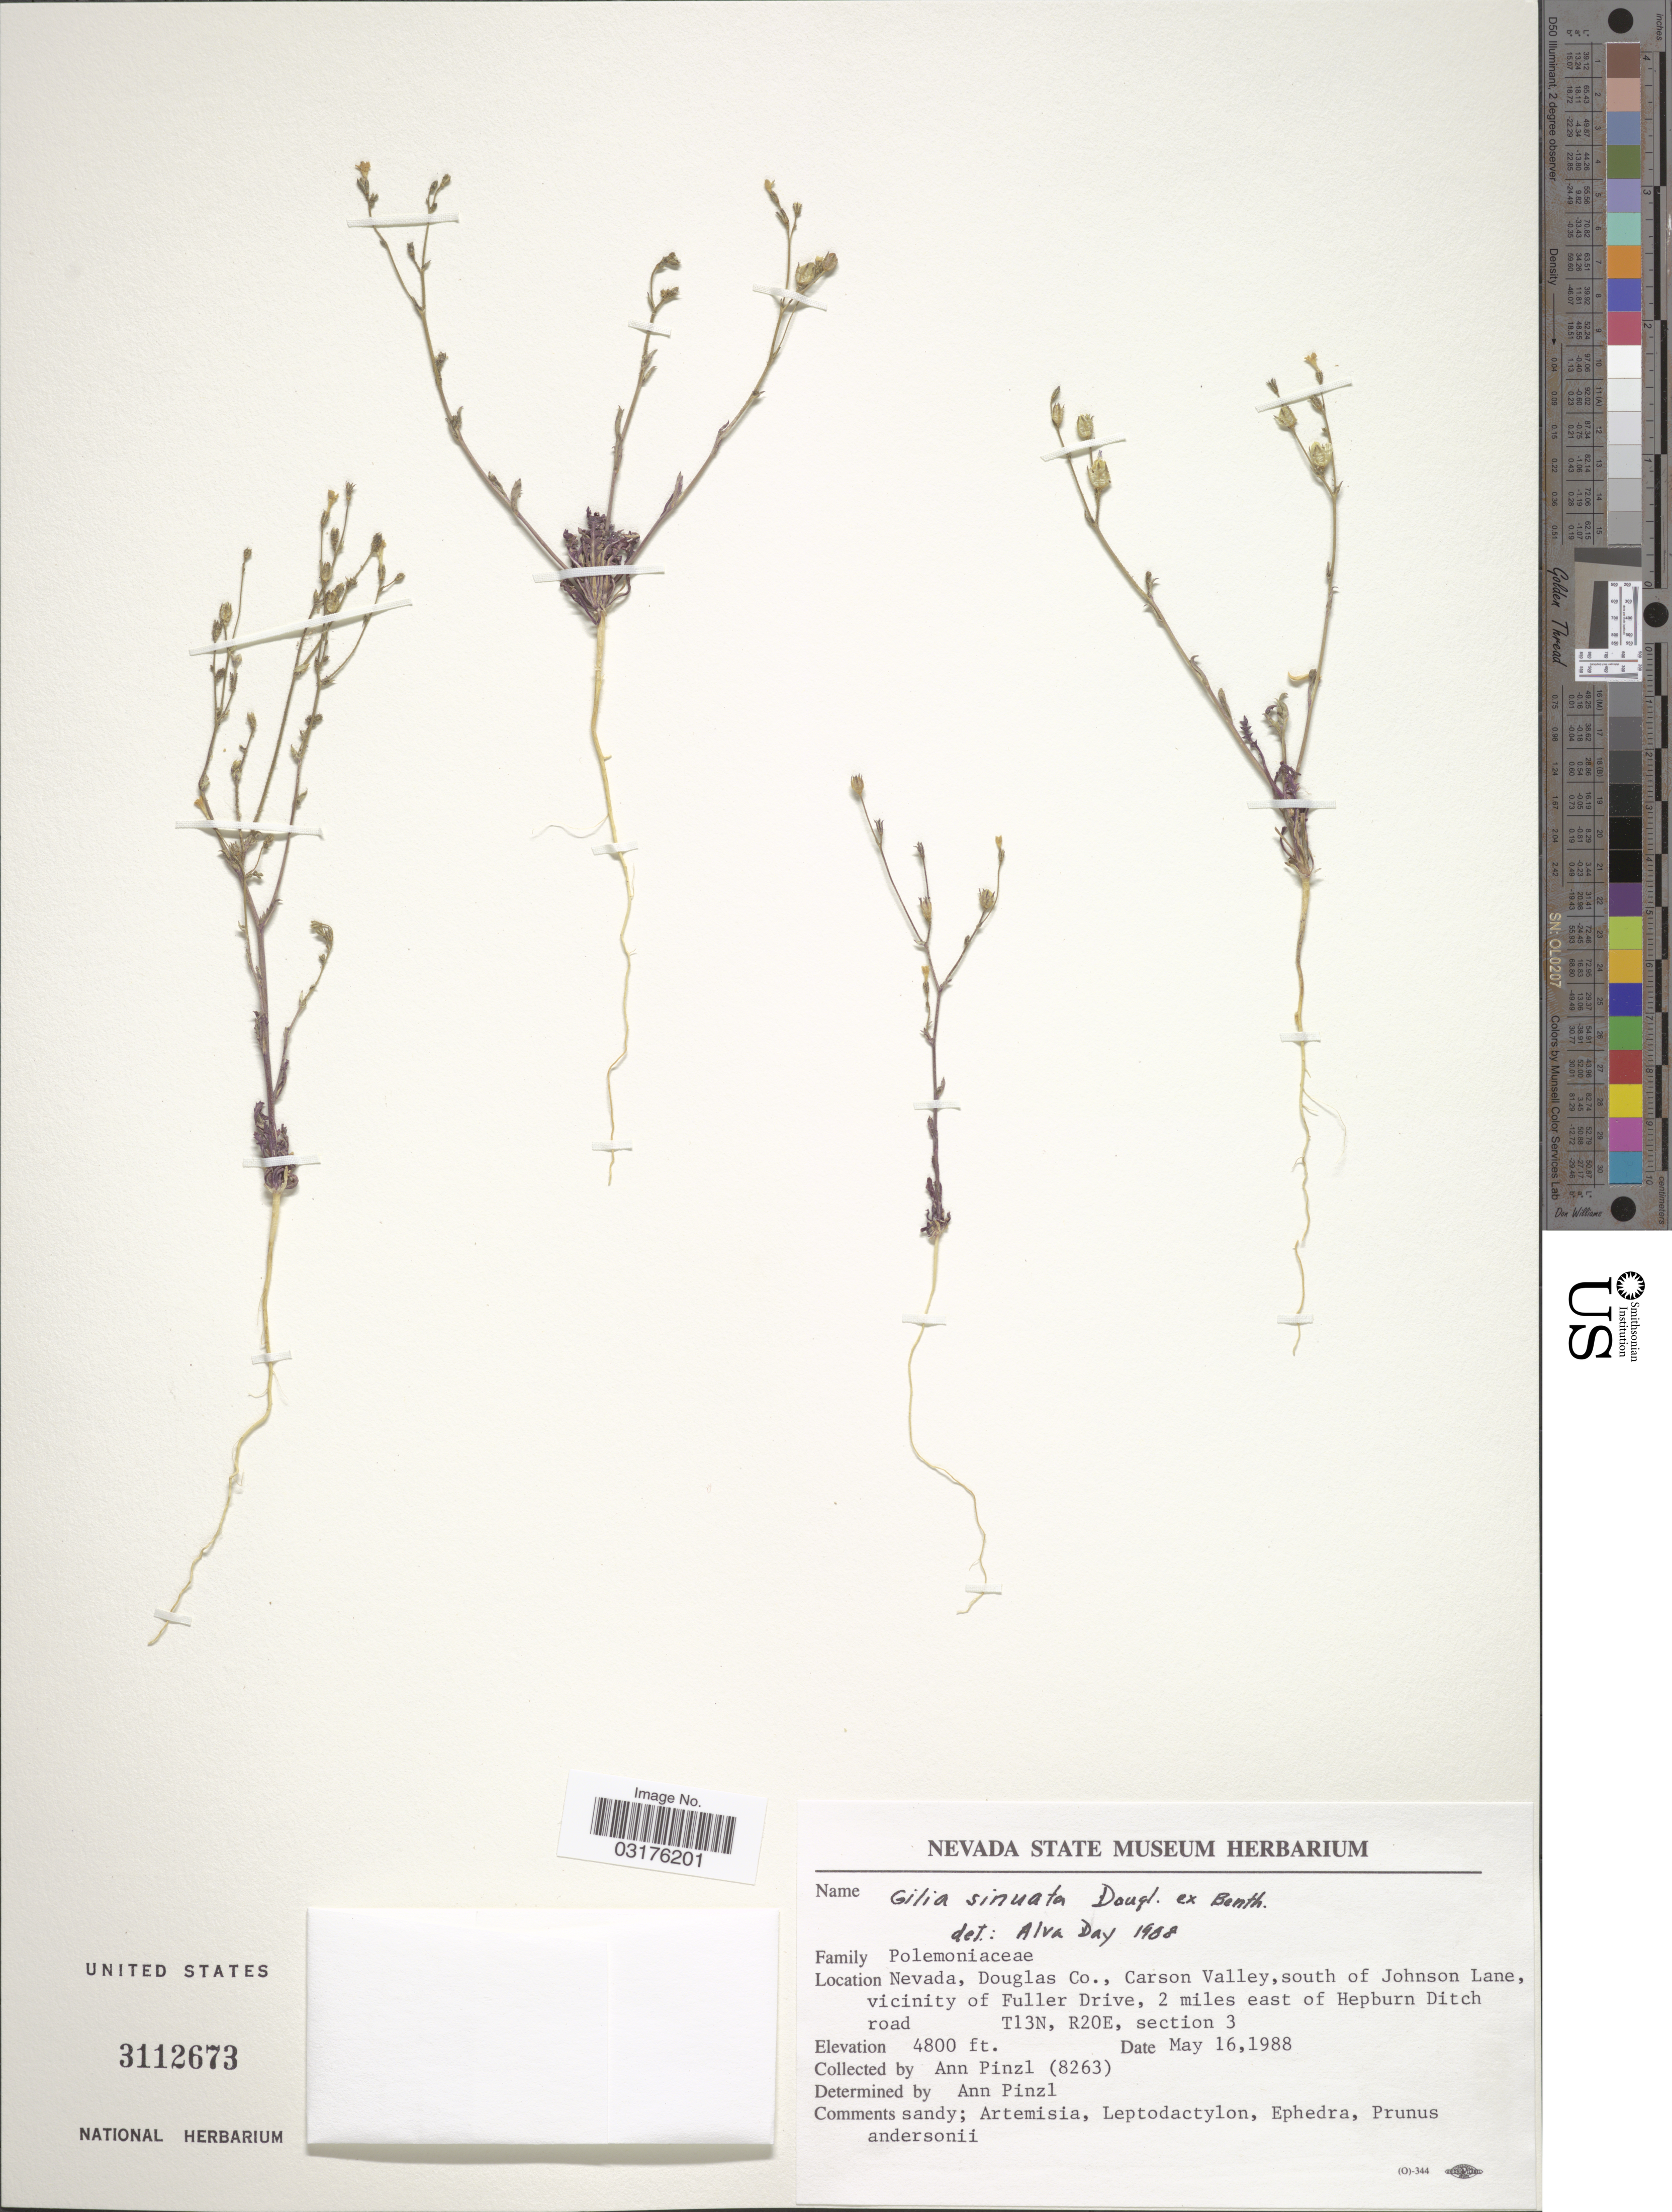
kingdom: Plantae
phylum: Tracheophyta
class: Magnoliopsida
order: Ericales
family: Polemoniaceae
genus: Gilia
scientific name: Gilia sinuata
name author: Douglas ex Benth.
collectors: A. Pinzl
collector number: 8263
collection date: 1988-05-16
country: United States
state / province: Nevada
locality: Douglas Co., Carson Valley, south of Johnson Lane, vicinity of Fuller Drive, 2 miles east of Hepburn Ditch road, T13N, R20E, section 3.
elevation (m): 1463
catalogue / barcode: US 3112673